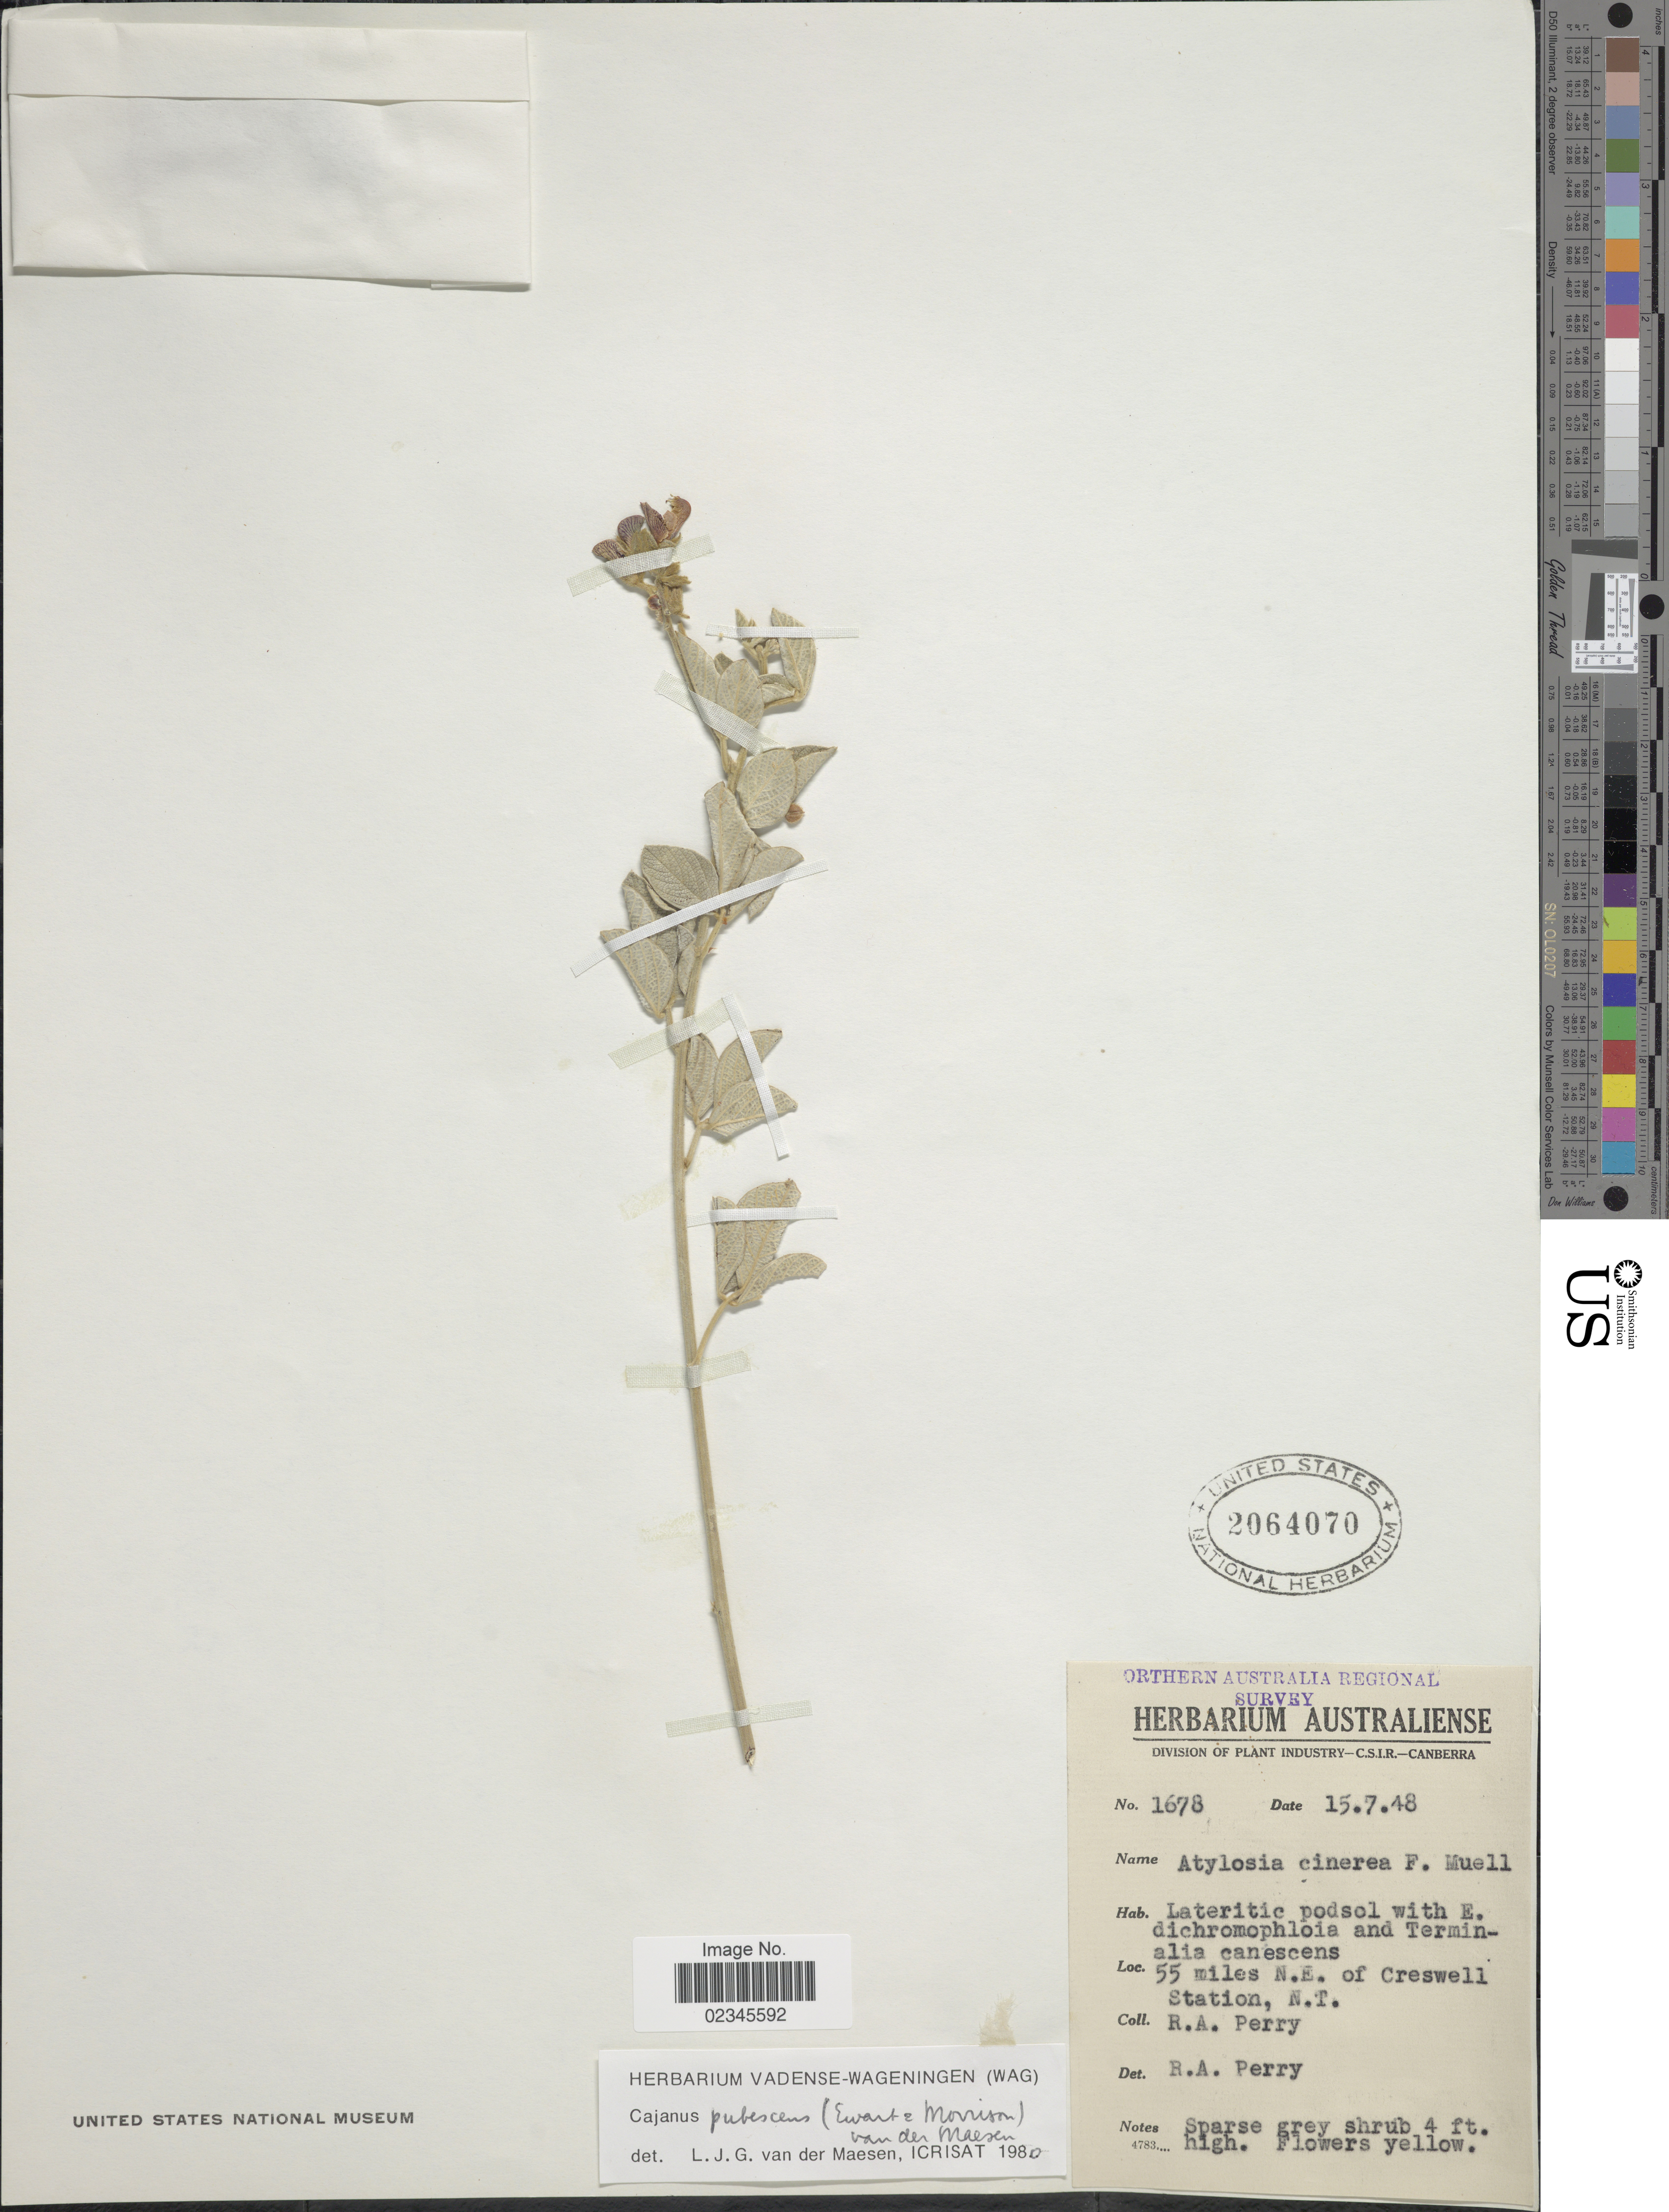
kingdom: Plantae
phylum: Tracheophyta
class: Magnoliopsida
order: Fabales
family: Fabaceae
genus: Cajanus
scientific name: Cajanus pubescens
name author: (Ewart & Morrison) Maesen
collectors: Perry, R. A.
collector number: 1678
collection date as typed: Transcribed d/m/y: 15/7/48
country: Australia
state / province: Northern Territory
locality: Northern Australia. 55 miles N.E. of Creswell Station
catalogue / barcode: US 2064070